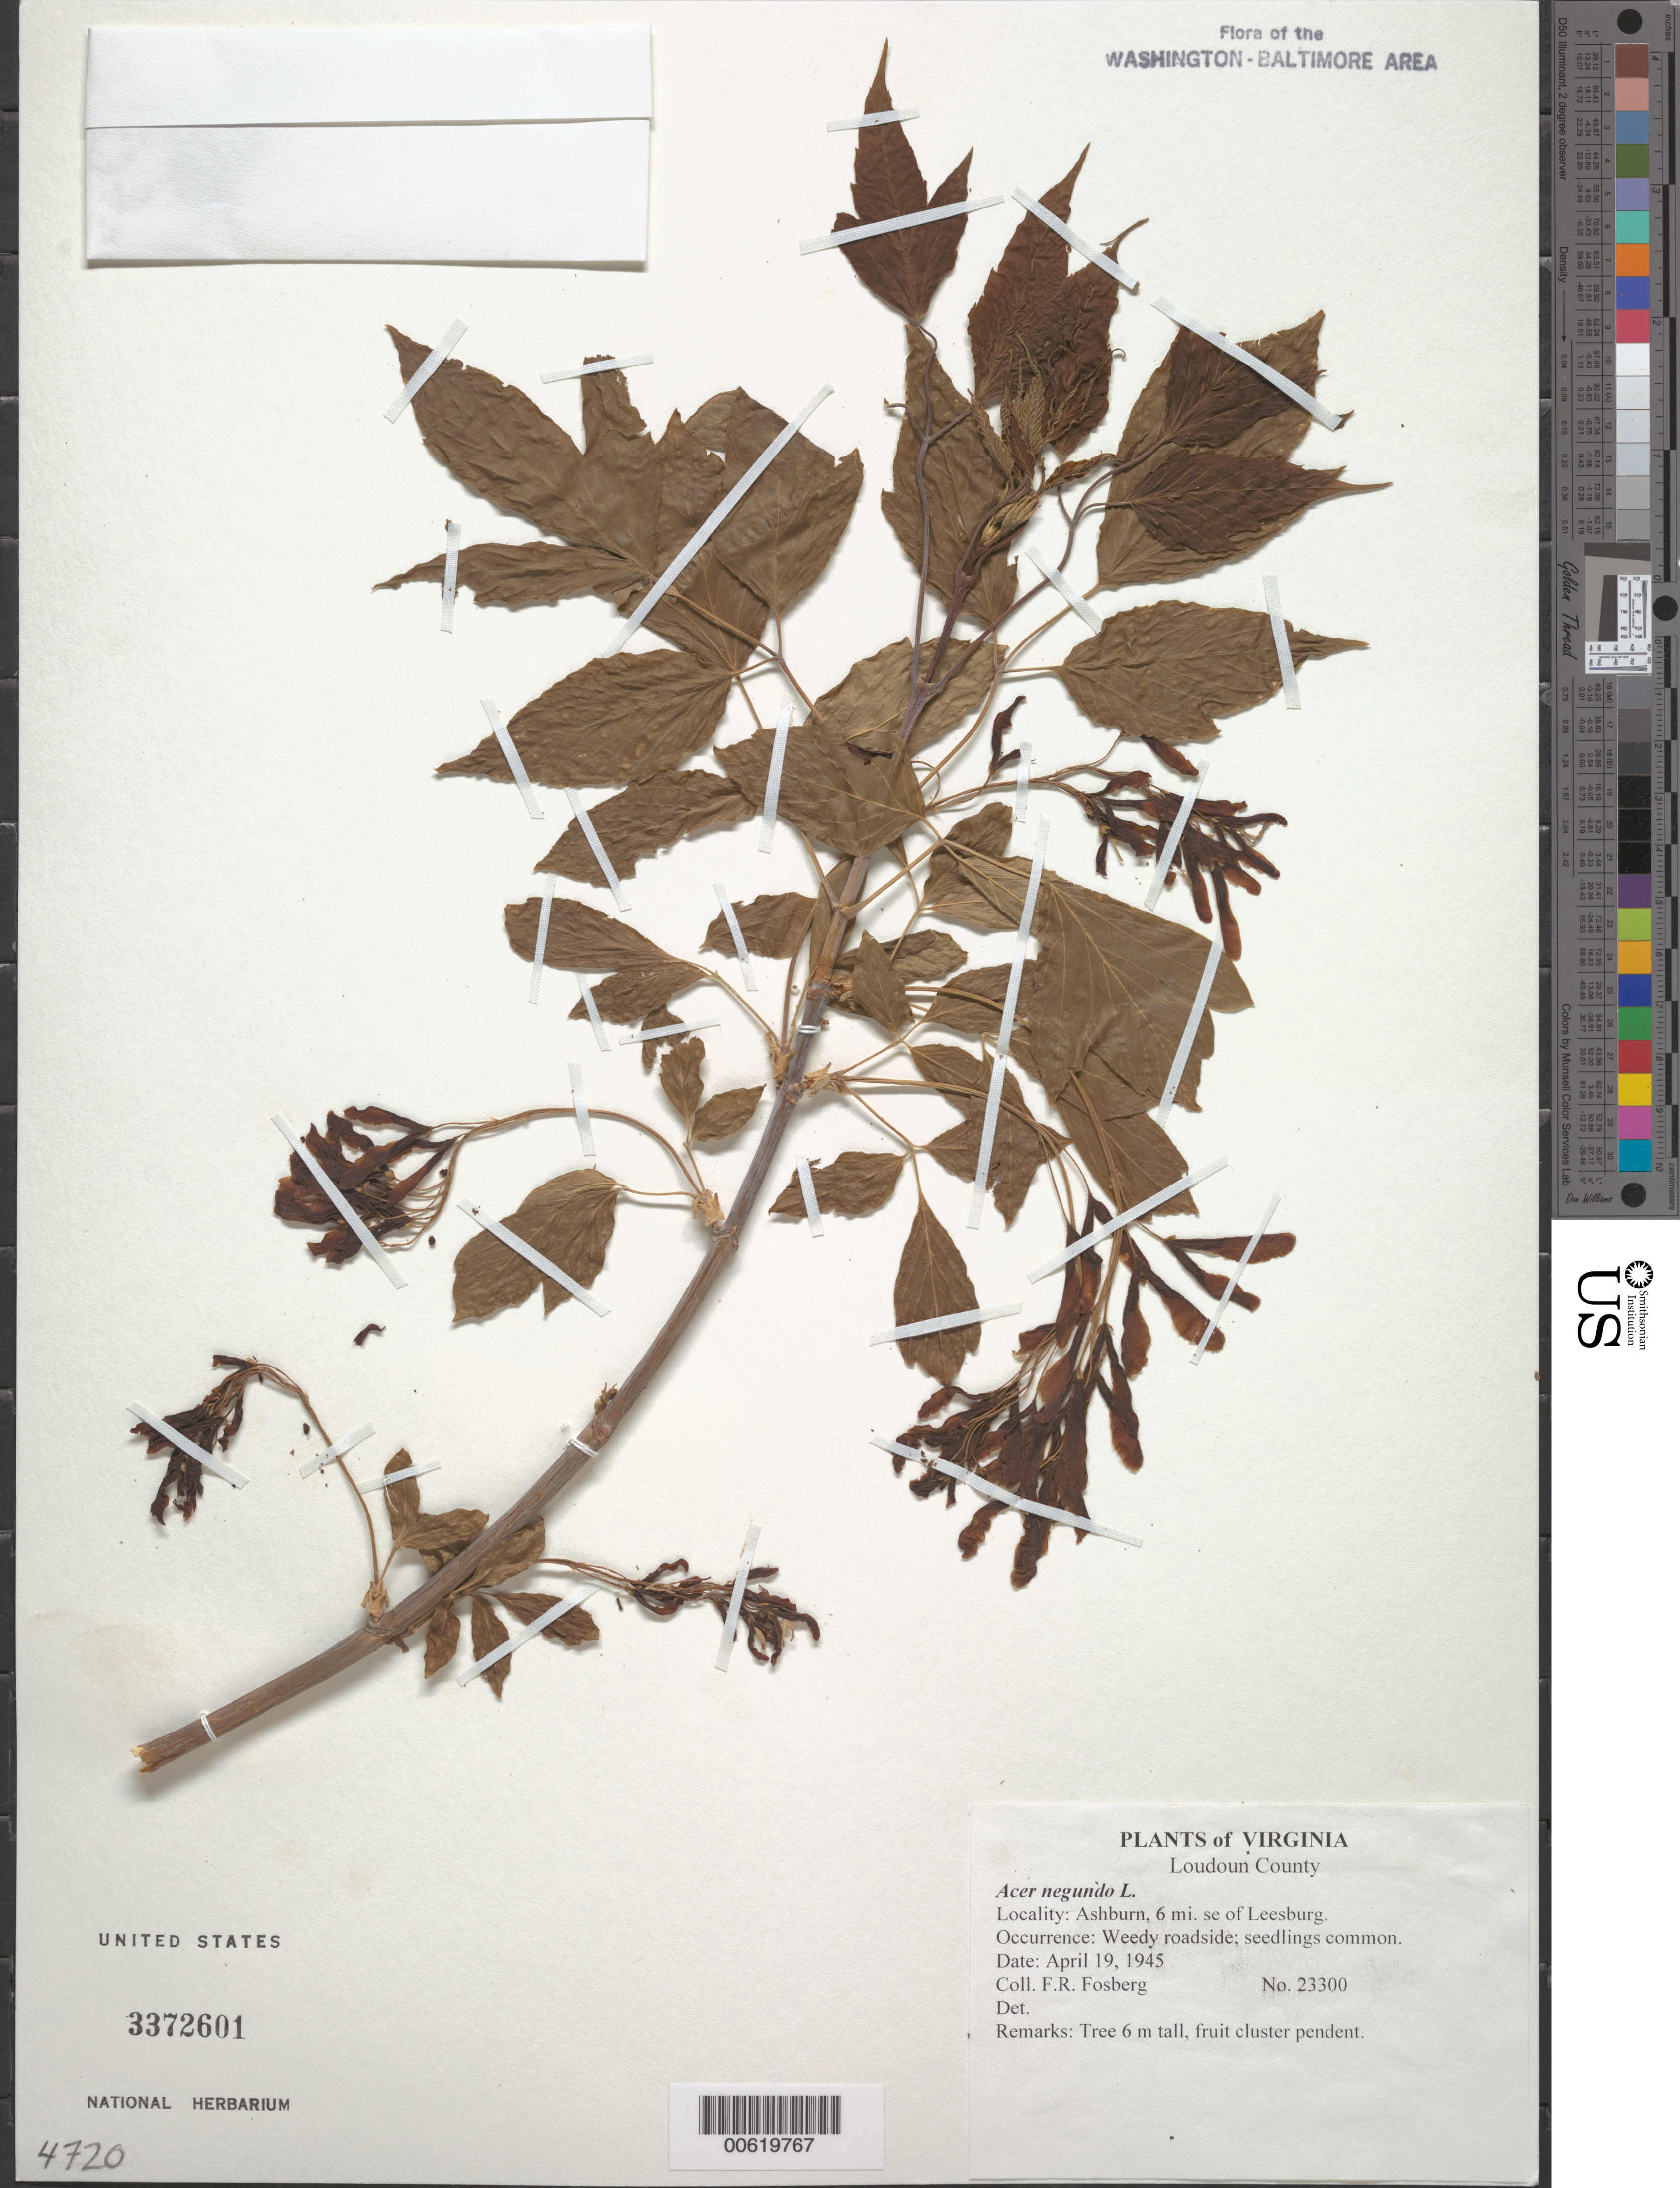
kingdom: Plantae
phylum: Tracheophyta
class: Magnoliopsida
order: Sapindales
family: Sapindaceae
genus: Acer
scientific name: Acer negundo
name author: L.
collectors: F. R. Fosberg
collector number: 23300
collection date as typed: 19 Apr 1945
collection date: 1945-04-19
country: United States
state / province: Virginia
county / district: Loudoun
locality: Ashburn, 6 mi. SE of Leesburg.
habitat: Weedy roadside; seedlings common.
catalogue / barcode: US 3372601